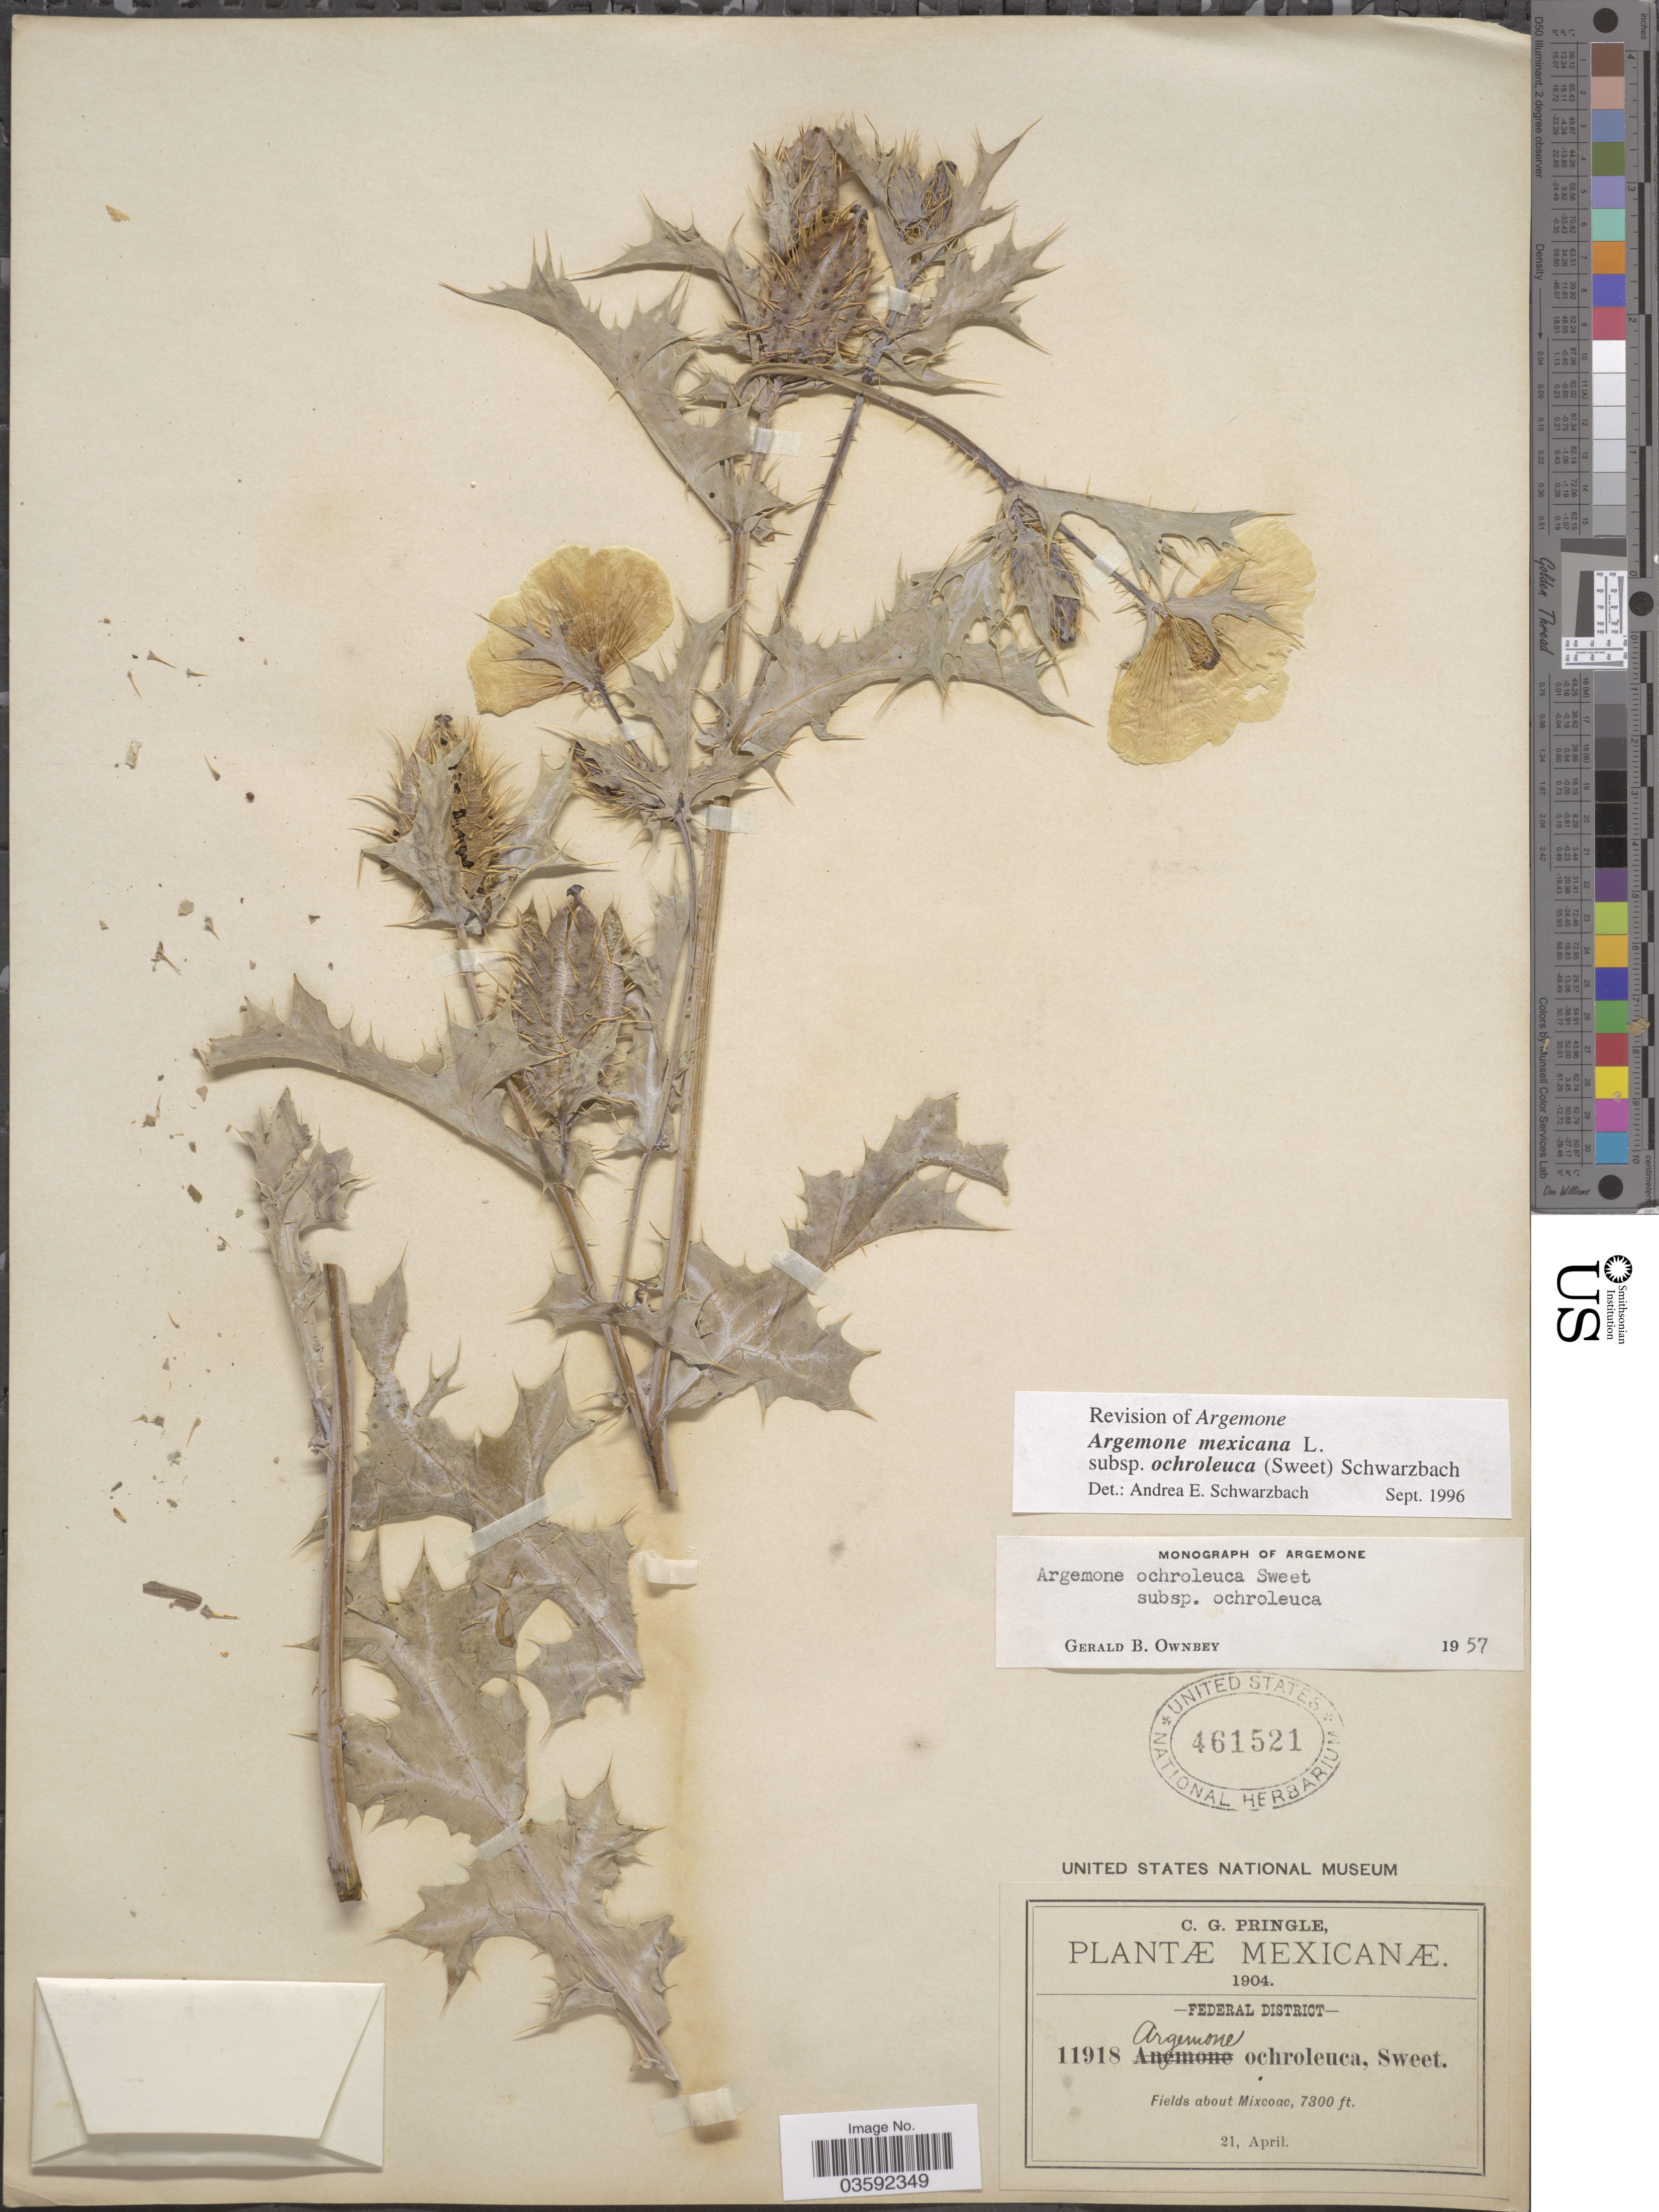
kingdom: Plantae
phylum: Tracheophyta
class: Magnoliopsida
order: Ranunculales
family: Papaveraceae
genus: Argemone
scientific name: Argemone mexicana subsp. ochroleuca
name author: (Sweet) Schwarzbach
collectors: C. G. Pringle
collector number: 11918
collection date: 1904-04-21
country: Mexico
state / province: Distrito Federal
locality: Federal District. Fields about Mixcoac.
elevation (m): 2225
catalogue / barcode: US 461521